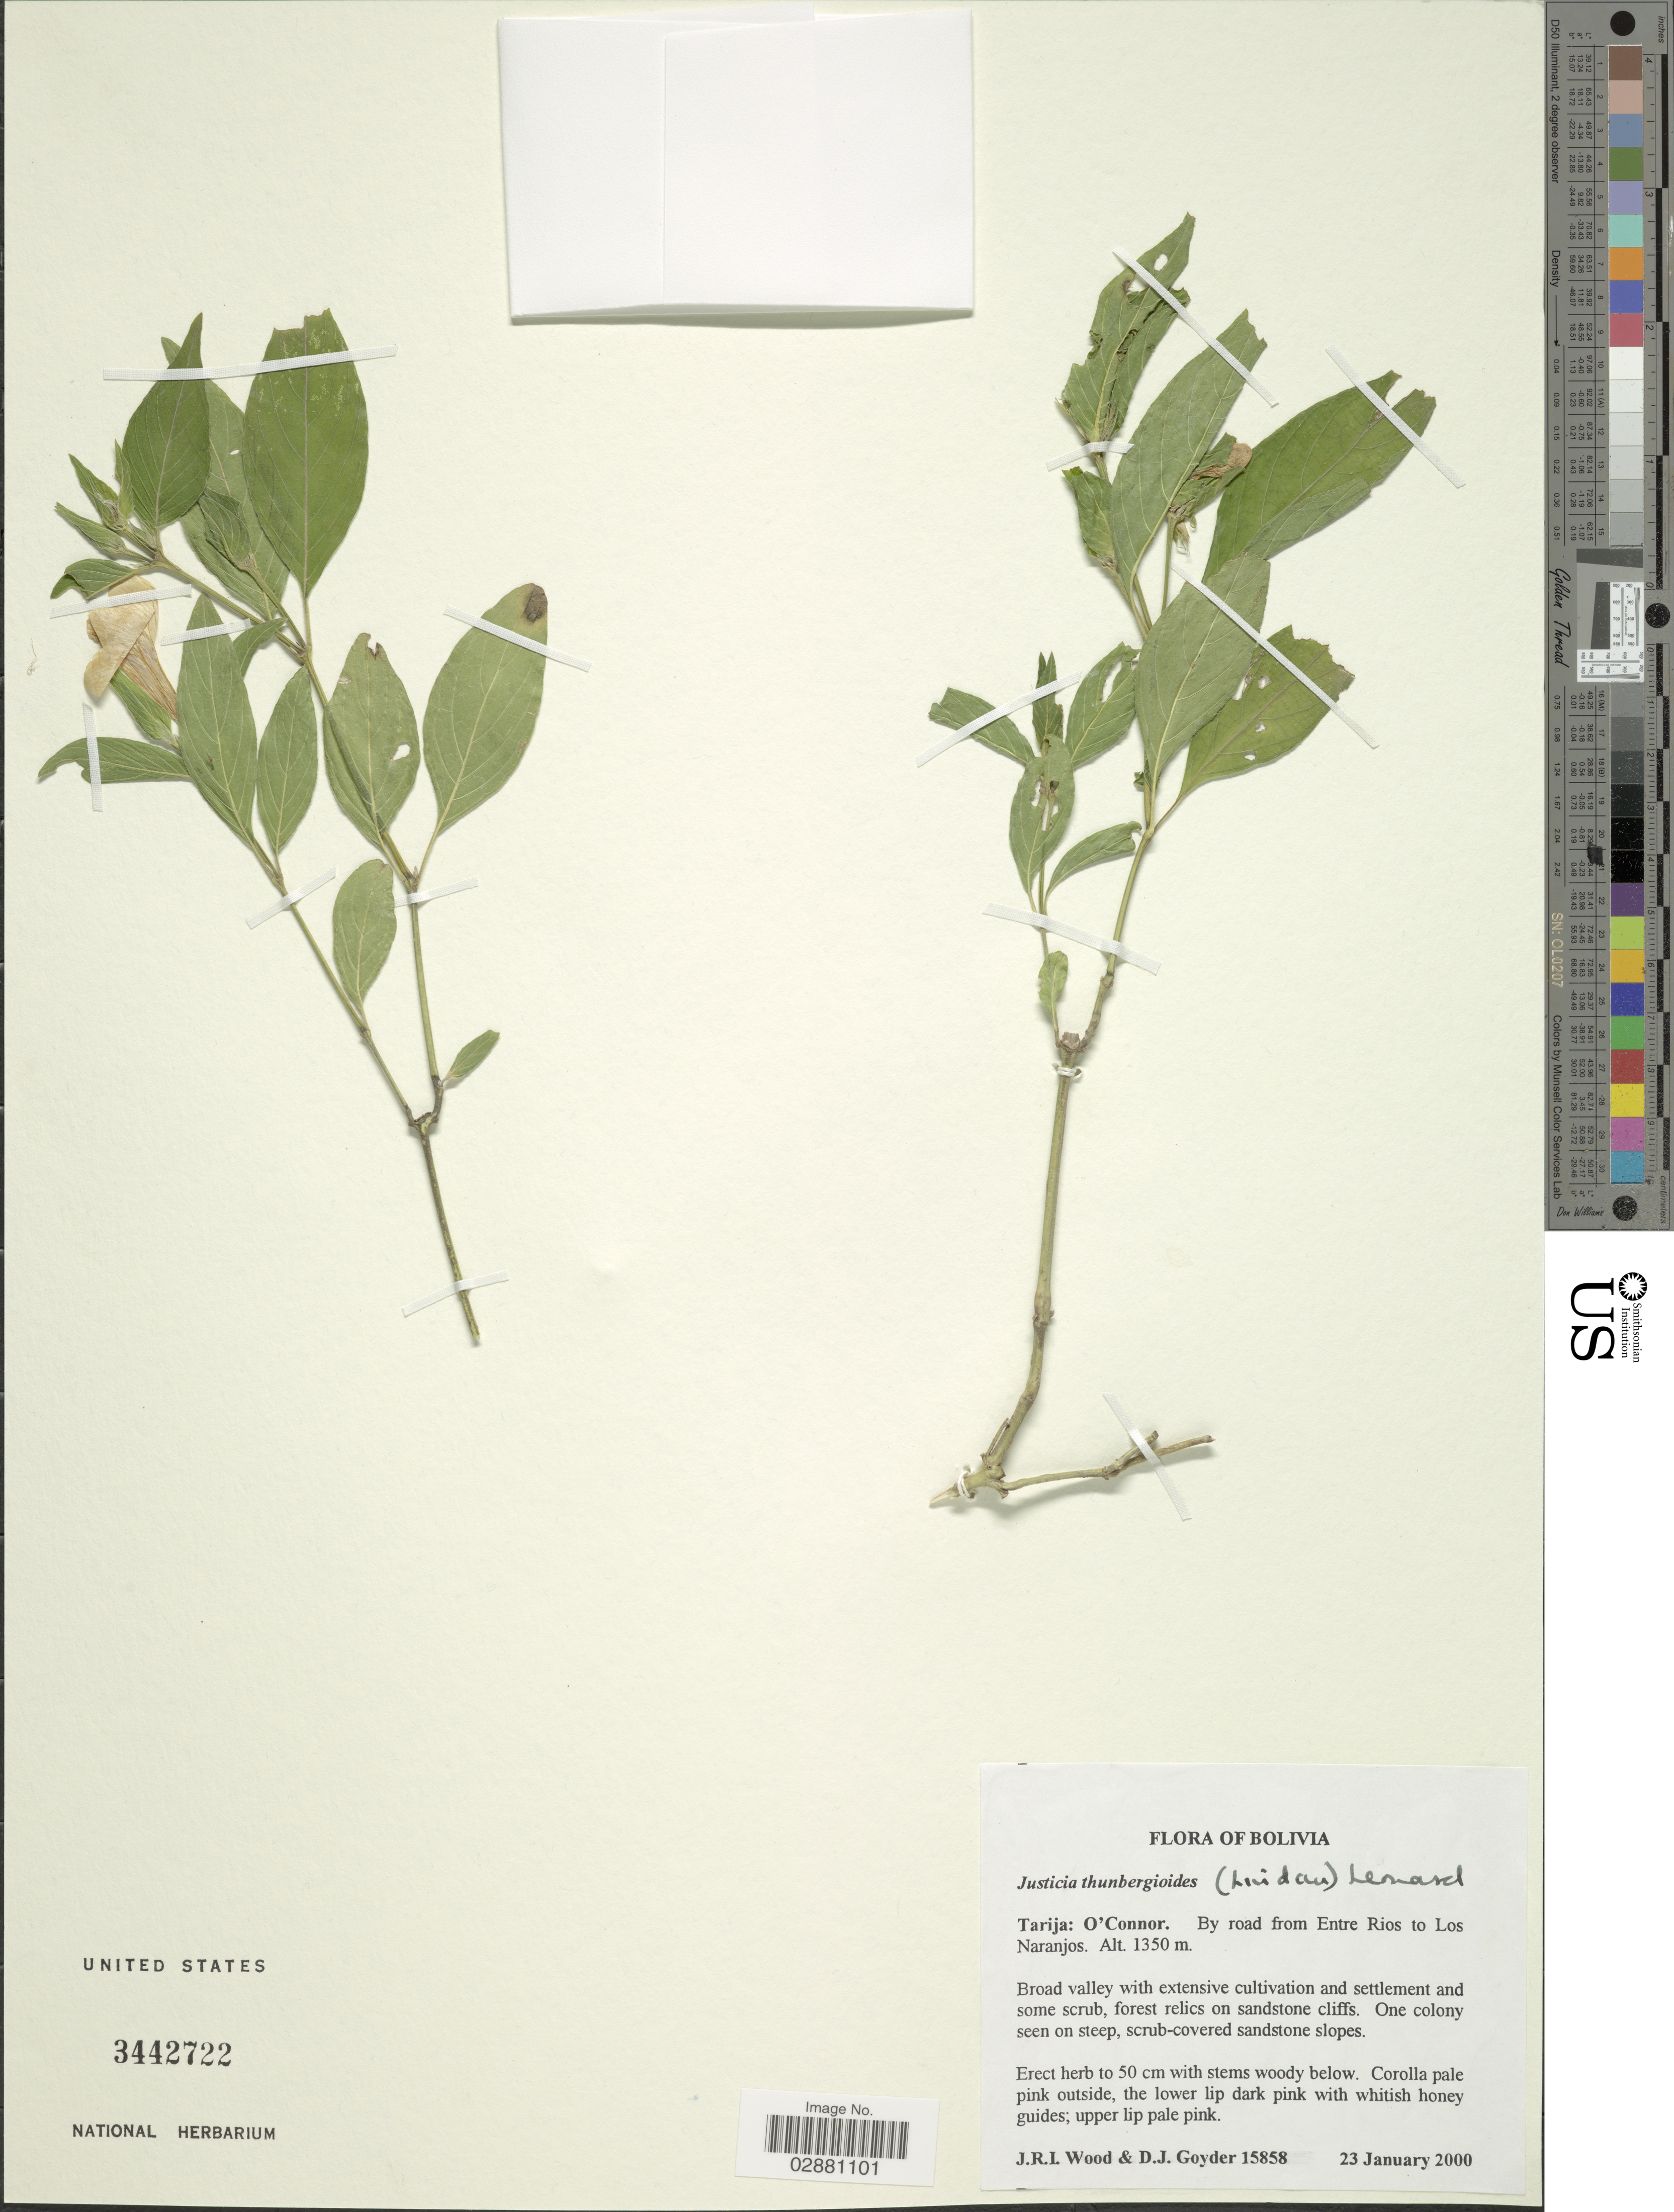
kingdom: Plantae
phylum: Tracheophyta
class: Magnoliopsida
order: Lamiales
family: Acanthaceae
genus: Justicia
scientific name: Justicia thunbergioides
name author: (Lindau) Leonard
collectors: J. R. I. Wood & D. Goyder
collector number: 15858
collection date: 2000-01-23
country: Bolivia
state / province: Tarija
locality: O'Connor. By road from Entre Rios to Los Naranjos.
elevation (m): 1350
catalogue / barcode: US 3442722